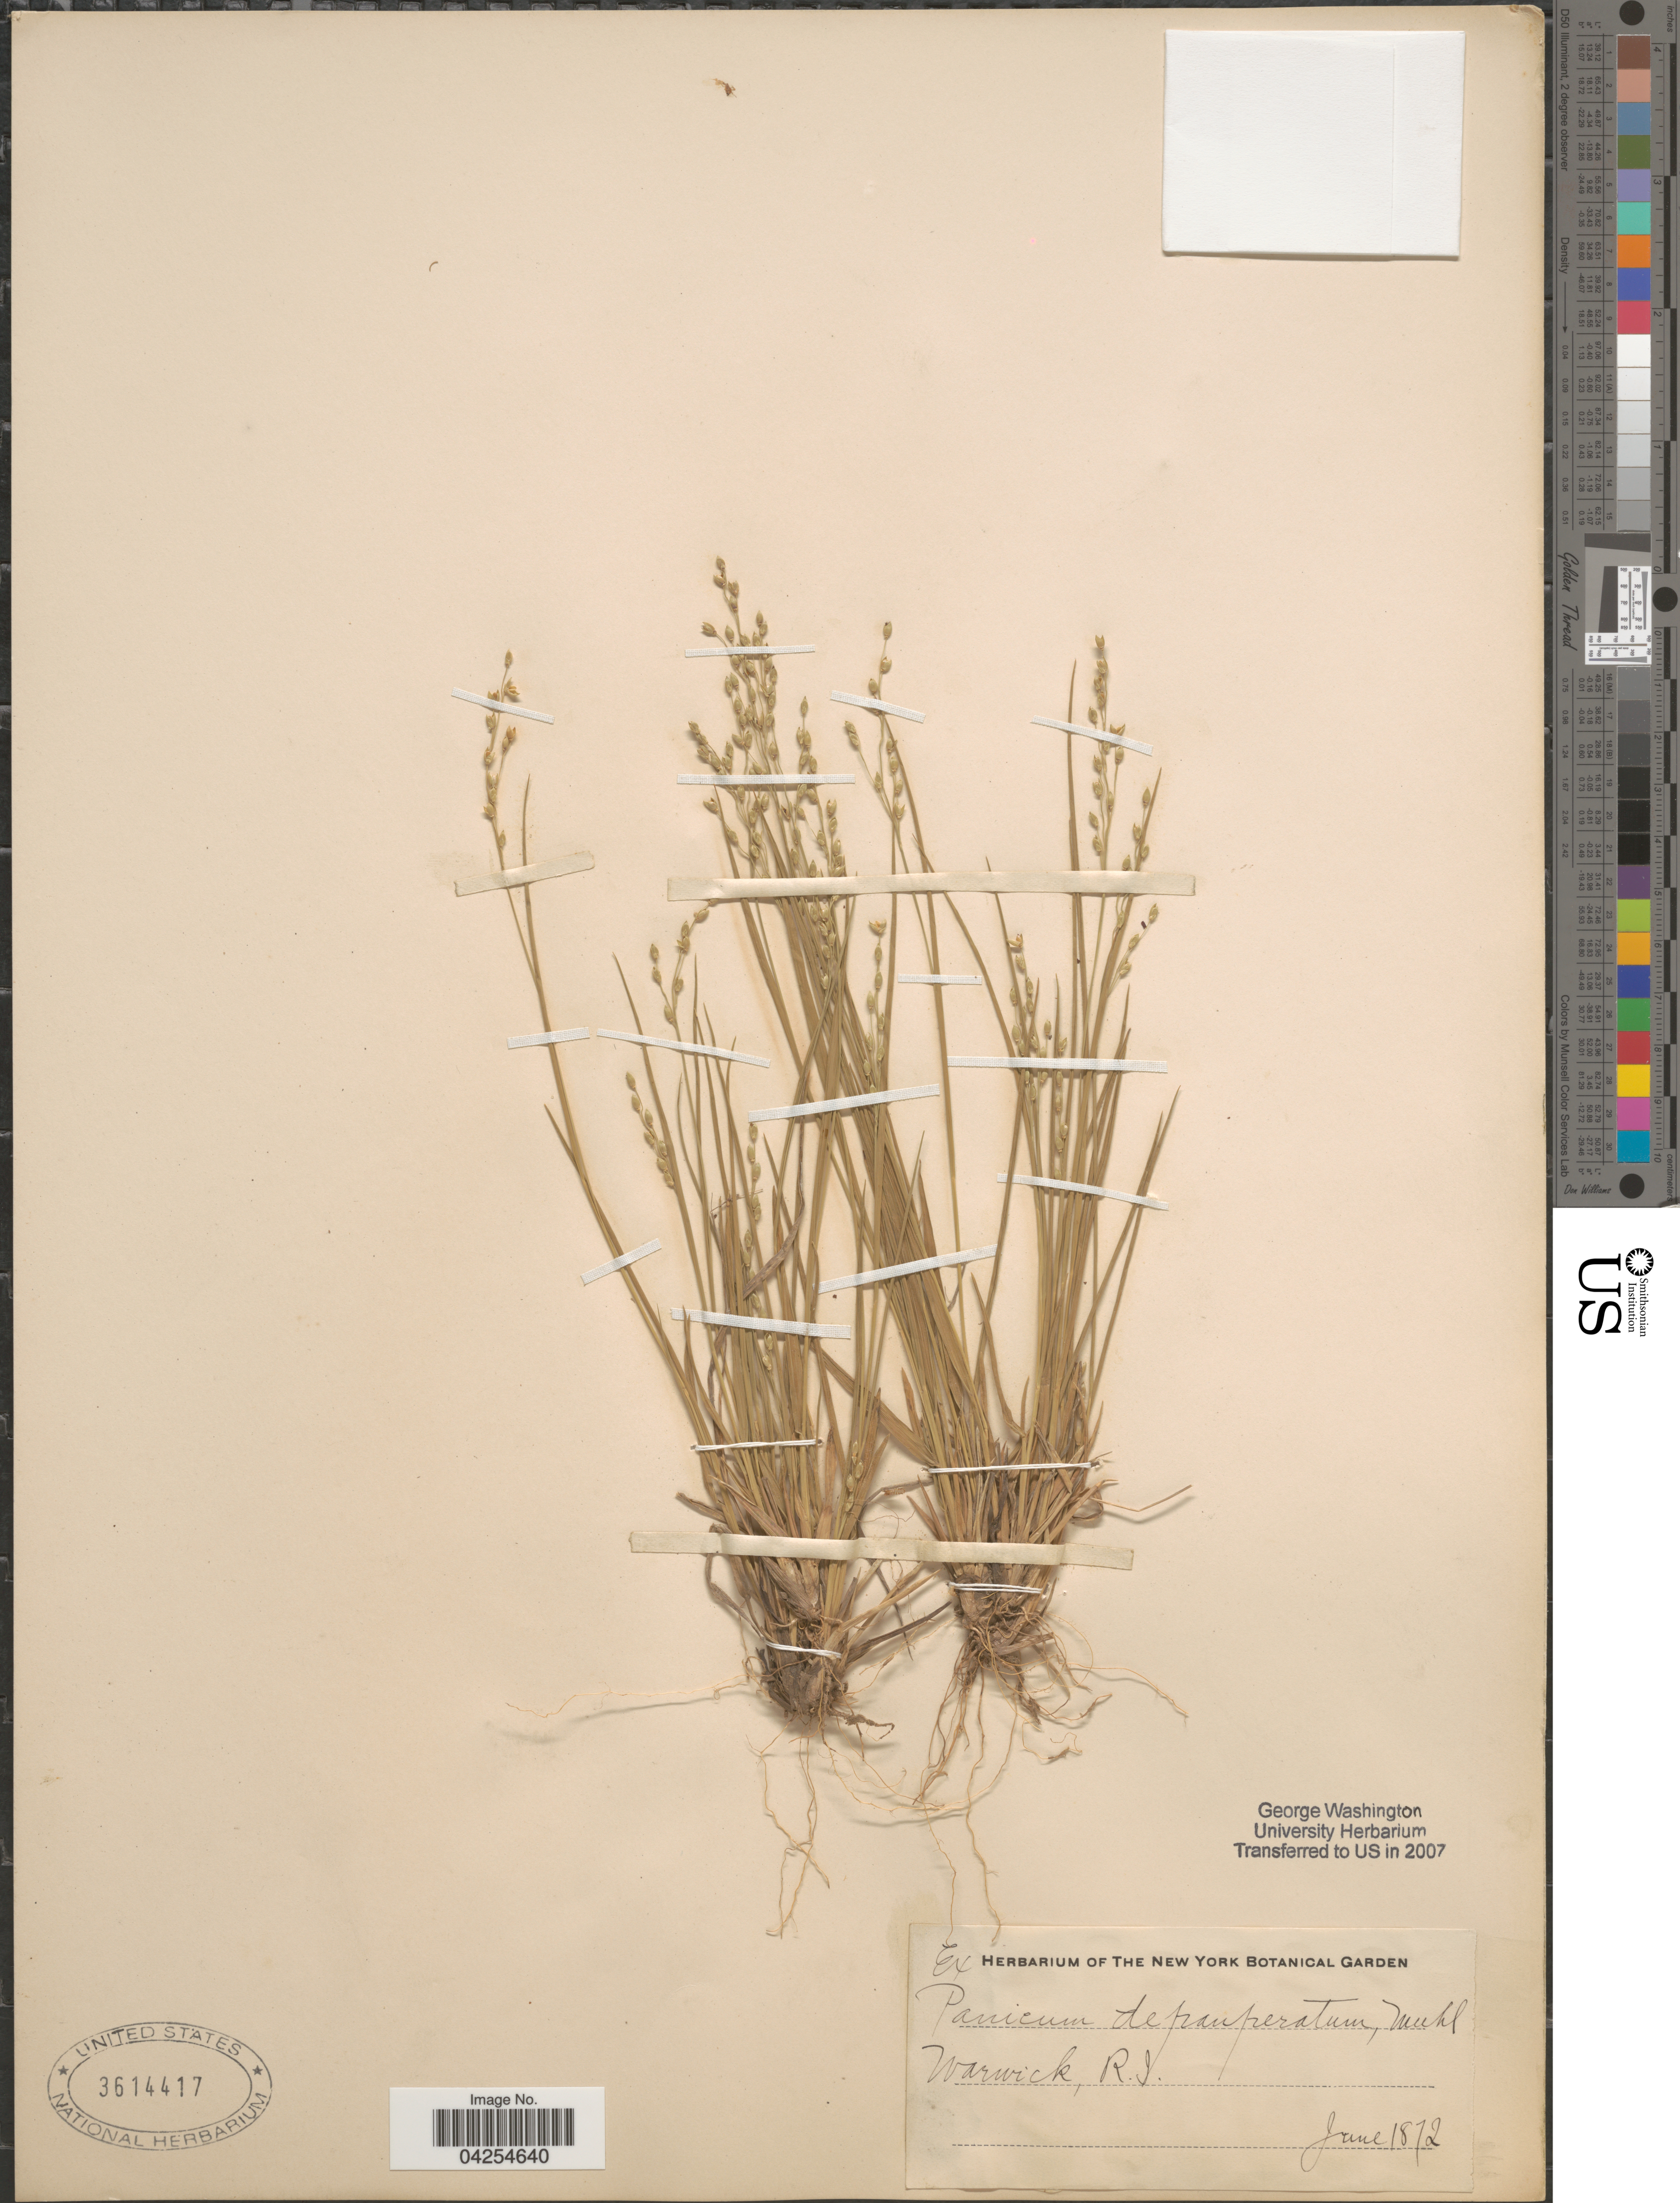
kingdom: Plantae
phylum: Tracheophyta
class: Liliopsida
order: Poales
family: Poaceae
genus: Dichanthelium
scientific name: Dichanthelium depauperatum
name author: (Muhl.) Gould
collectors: Ex Herb. New York Botanical Garden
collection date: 1872-06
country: United States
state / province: Rhode Island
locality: Warwick.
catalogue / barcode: US 3614417